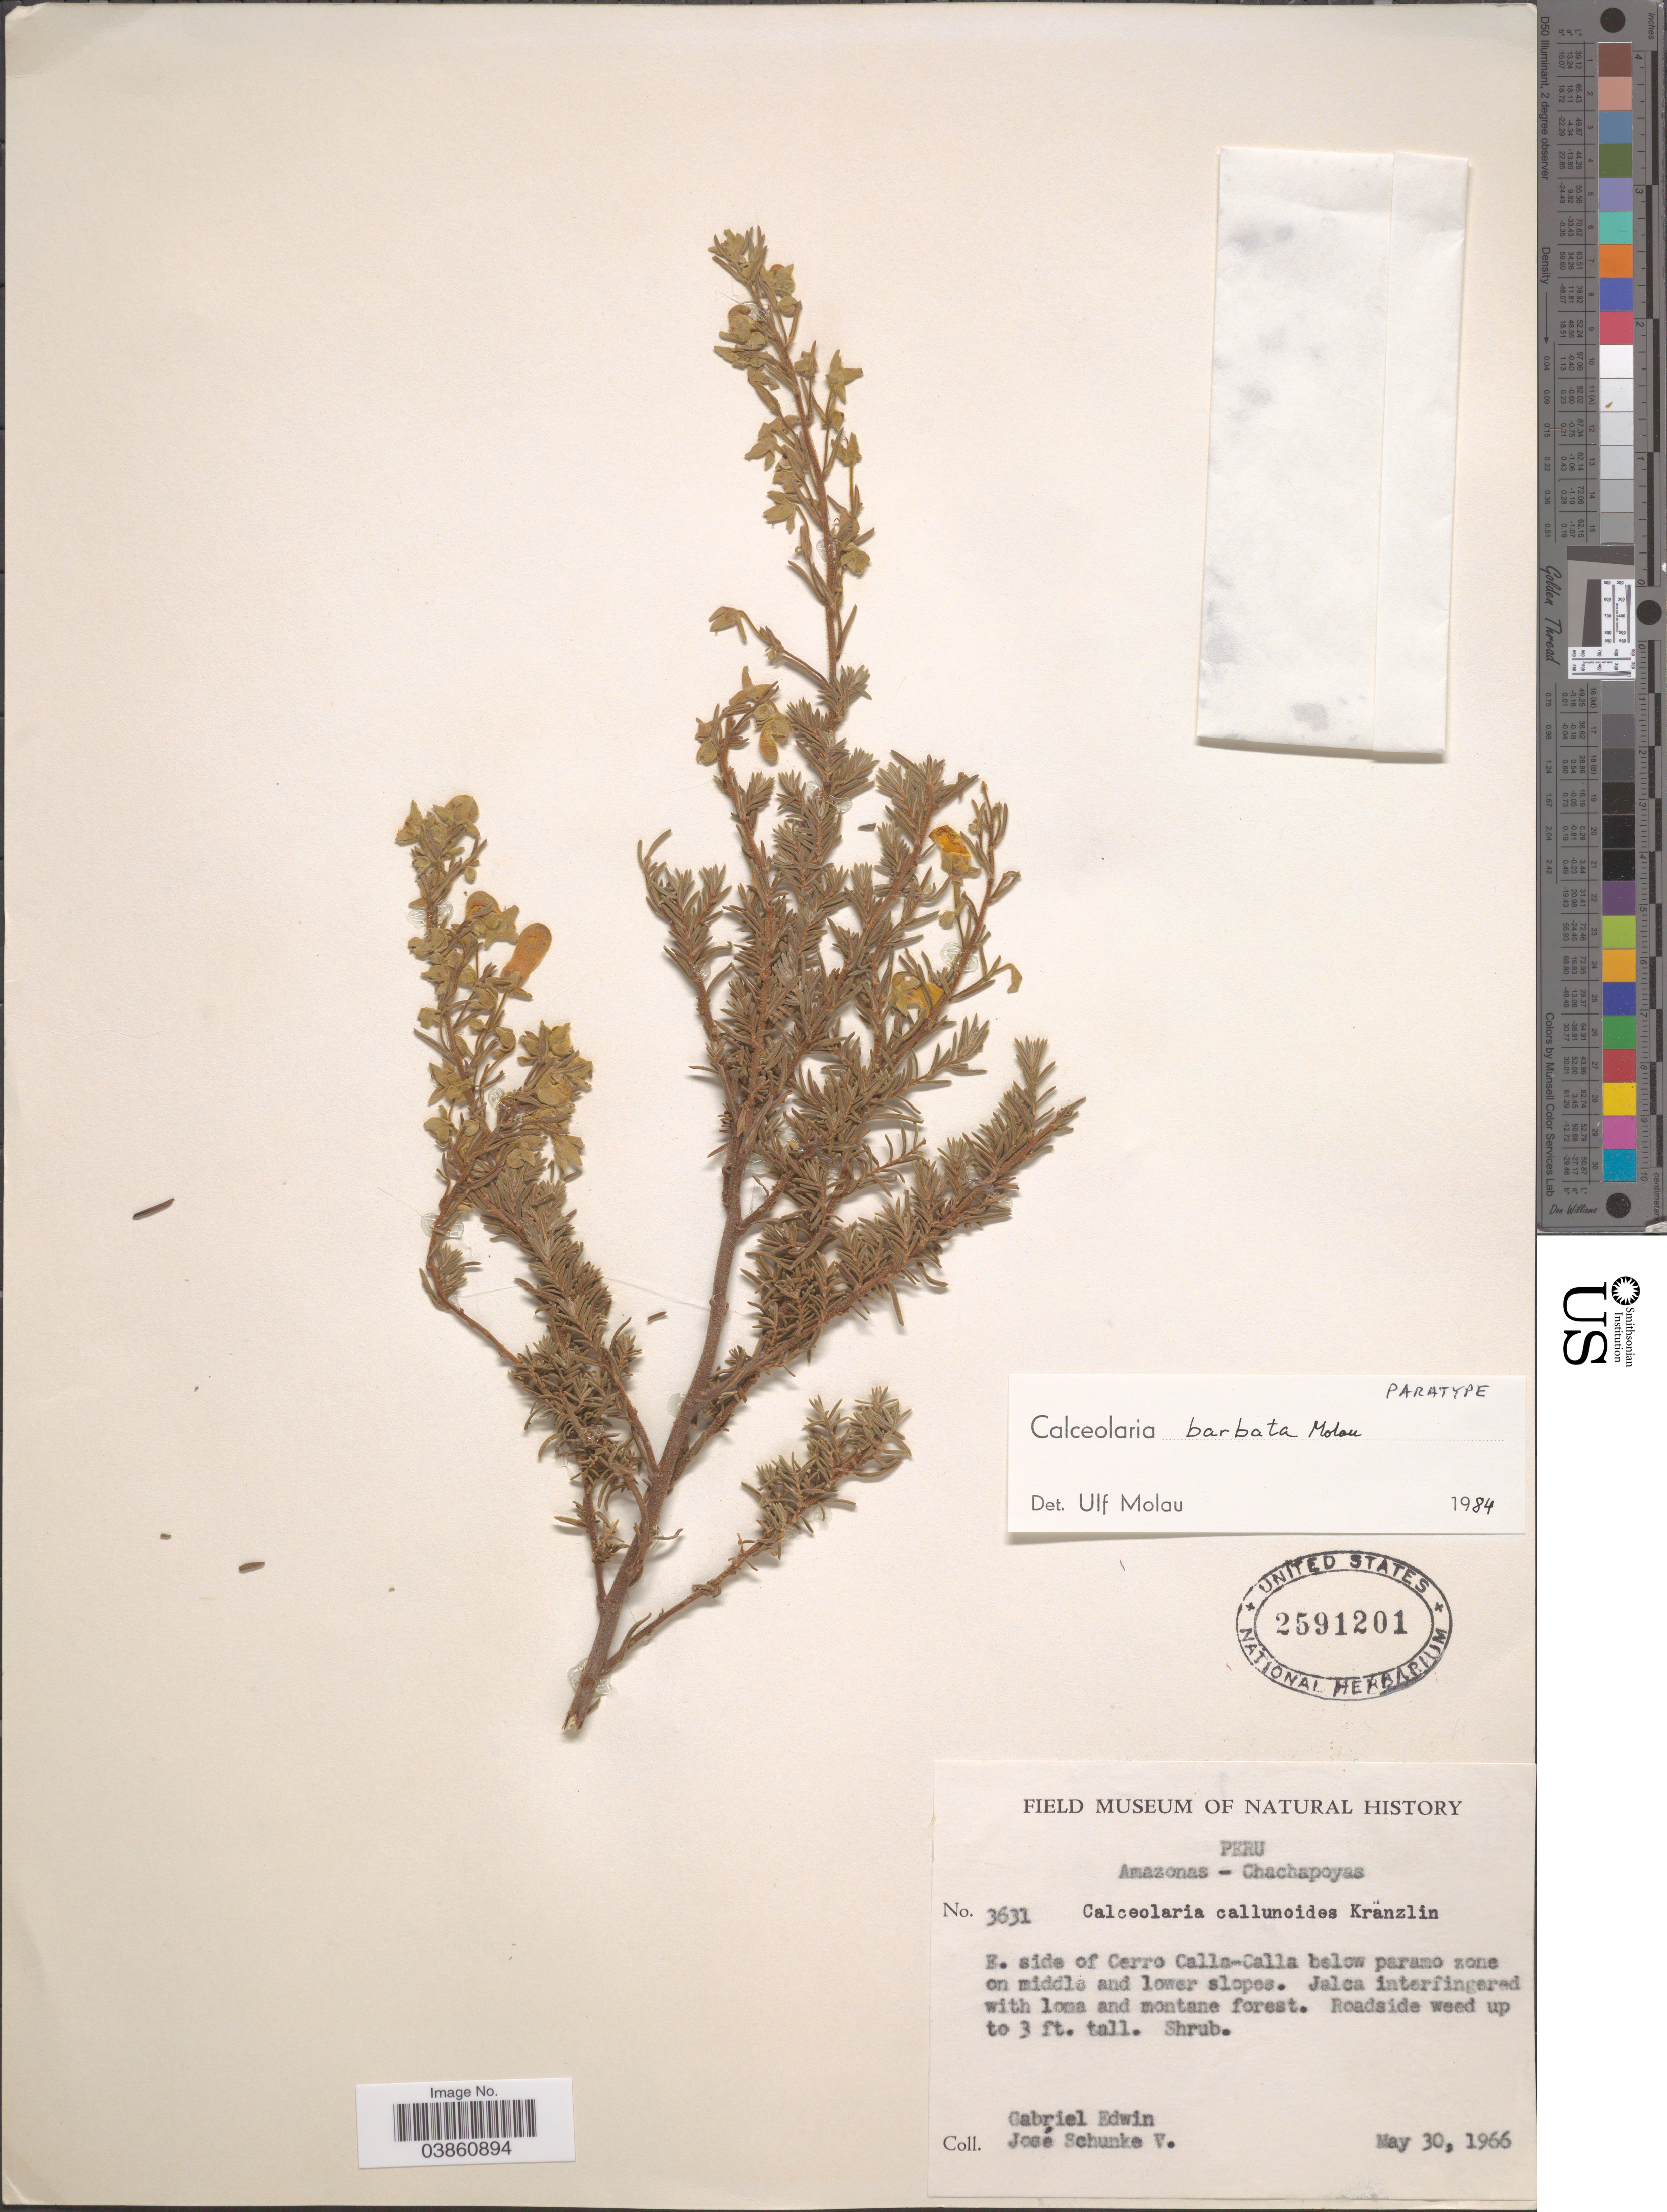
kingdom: Plantae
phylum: Tracheophyta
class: Magnoliopsida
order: Lamiales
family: Calceolariaceae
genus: Calceolaria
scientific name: Calceolaria barbata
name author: Molau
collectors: G. Edwin & J. Schunke Vigo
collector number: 3631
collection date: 1966-05-30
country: Peru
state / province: Amazonas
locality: Chachapoyas. E. side of Cerro Calla-Calla below paramo zone on middle and lower slopes.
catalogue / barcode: US 2591201